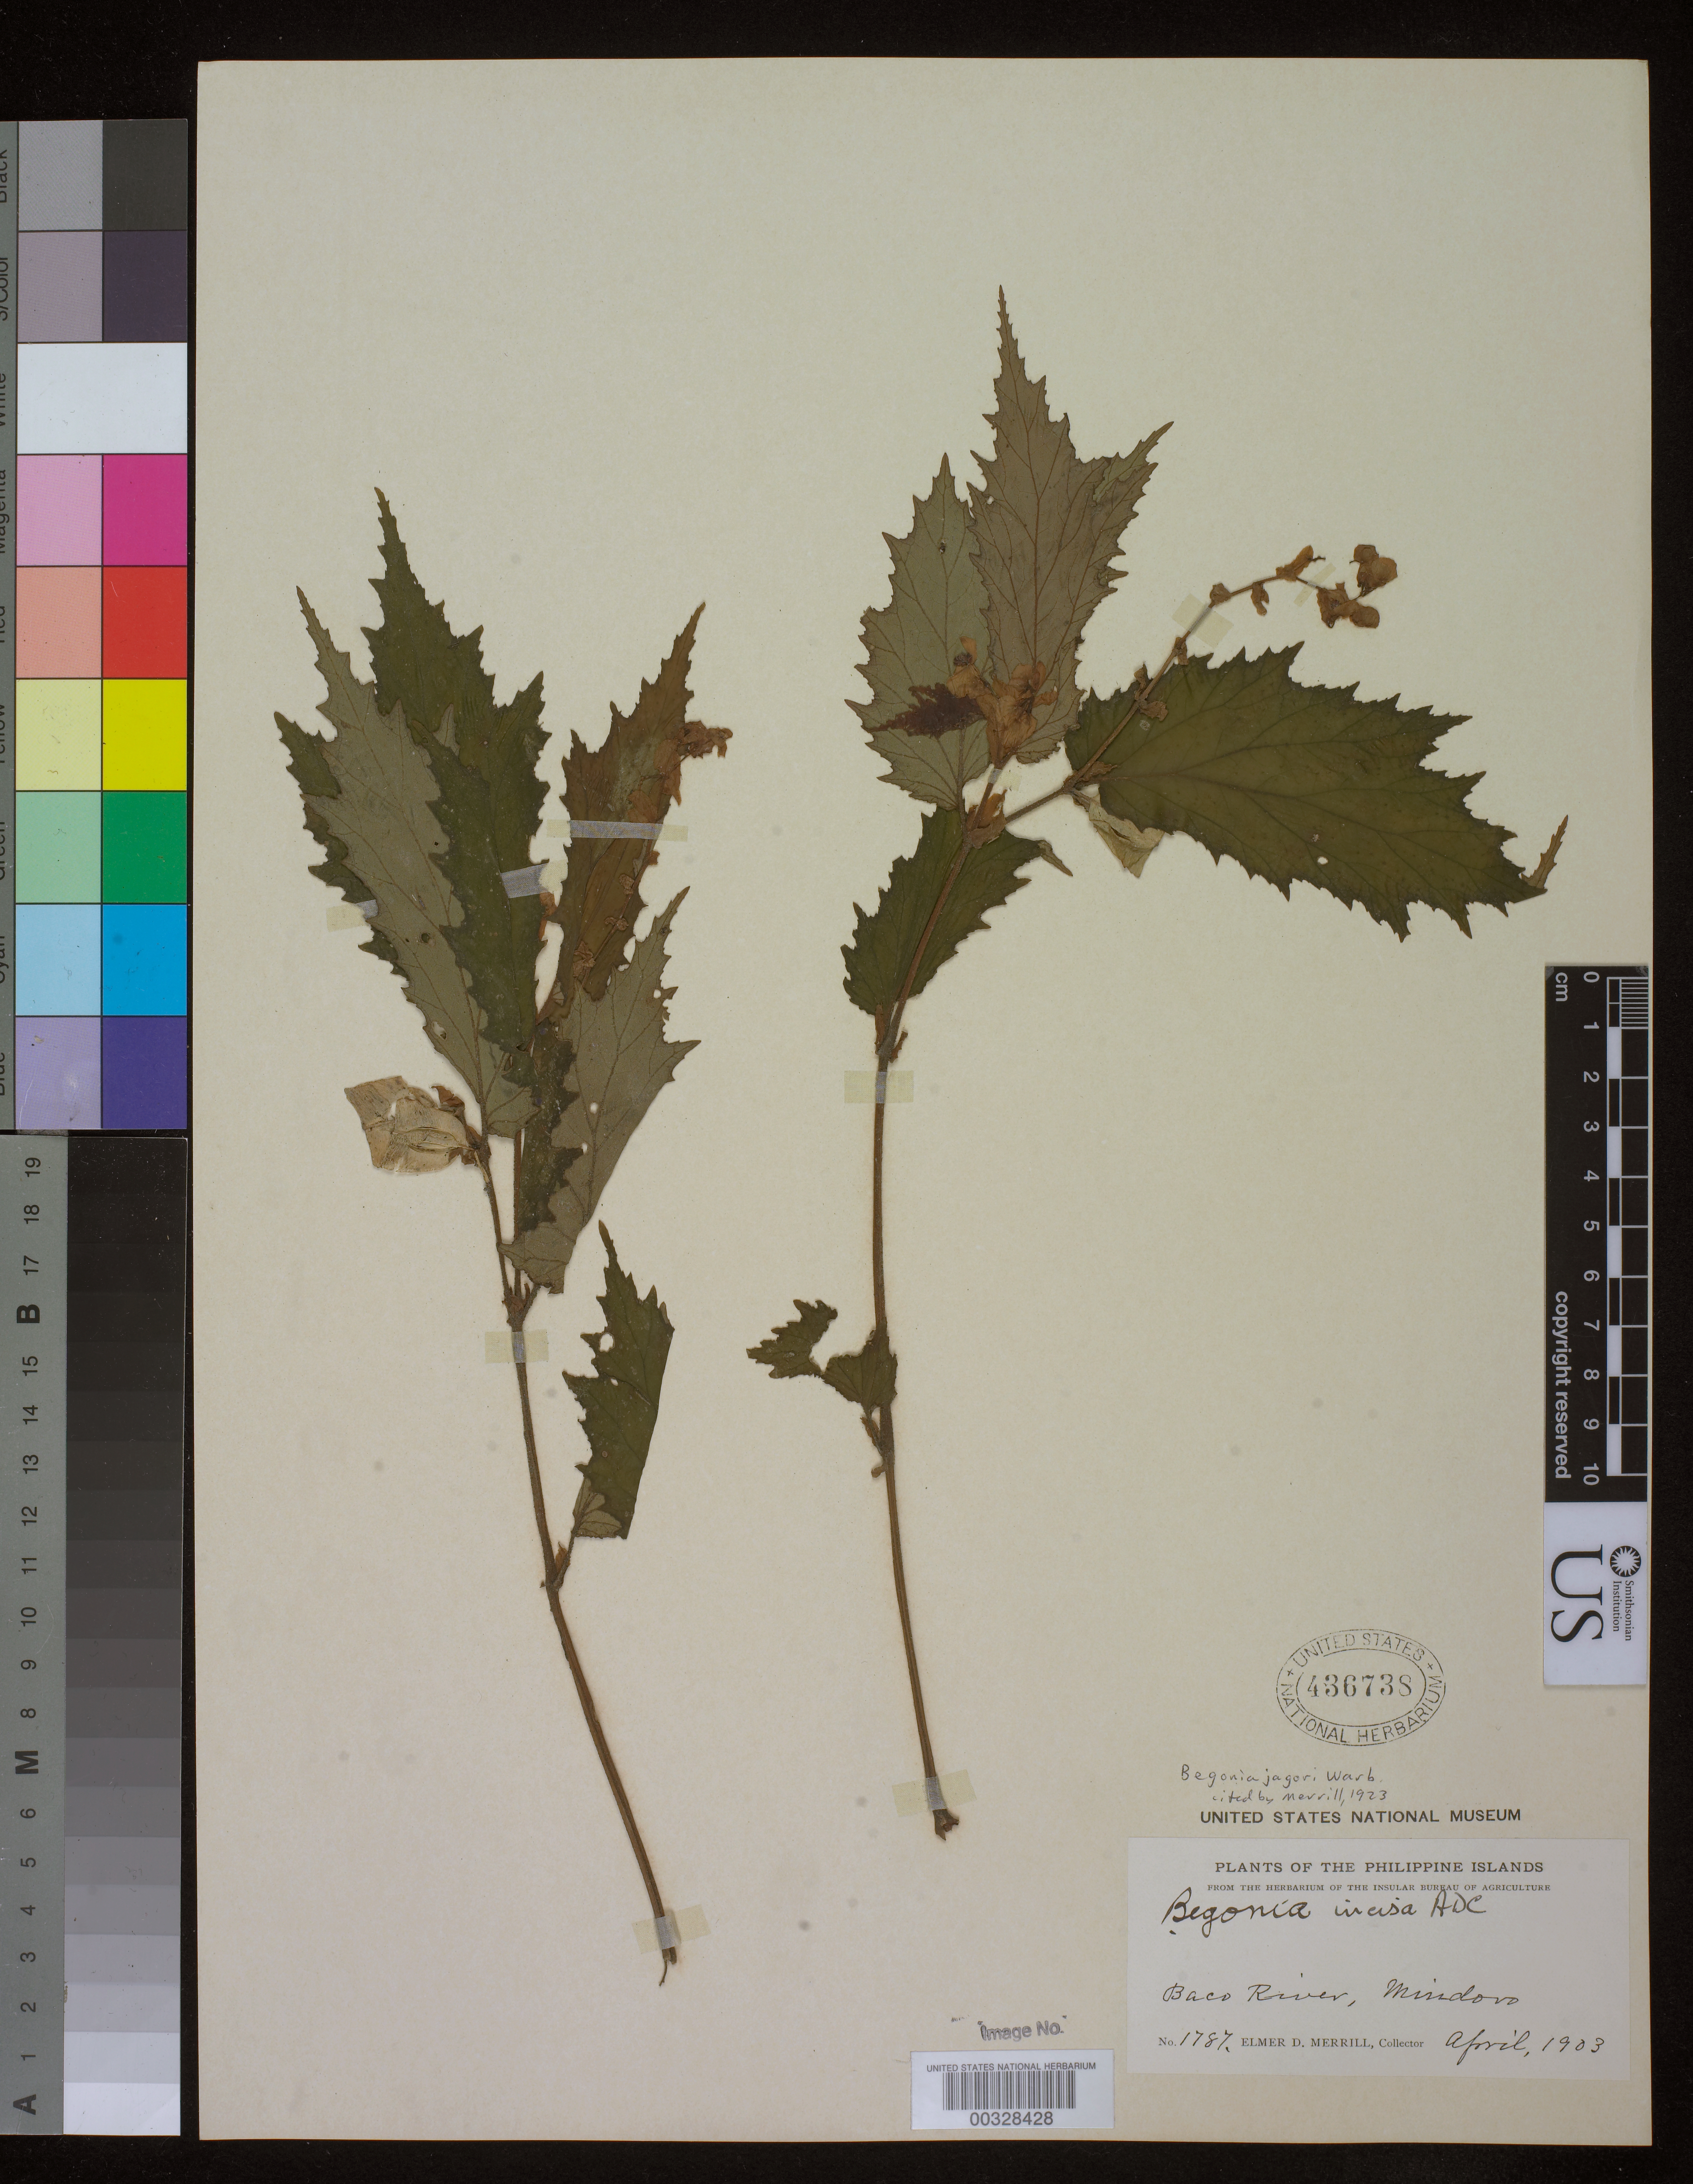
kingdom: Plantae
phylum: Tracheophyta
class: Magnoliopsida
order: Cucurbitales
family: Begoniaceae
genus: Begonia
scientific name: Begonia jagorii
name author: Warb.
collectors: E. D. Merrill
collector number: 1787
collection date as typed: Apr 1903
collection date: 1903-04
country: Philippines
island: Mindoro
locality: Baco river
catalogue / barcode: US 436738